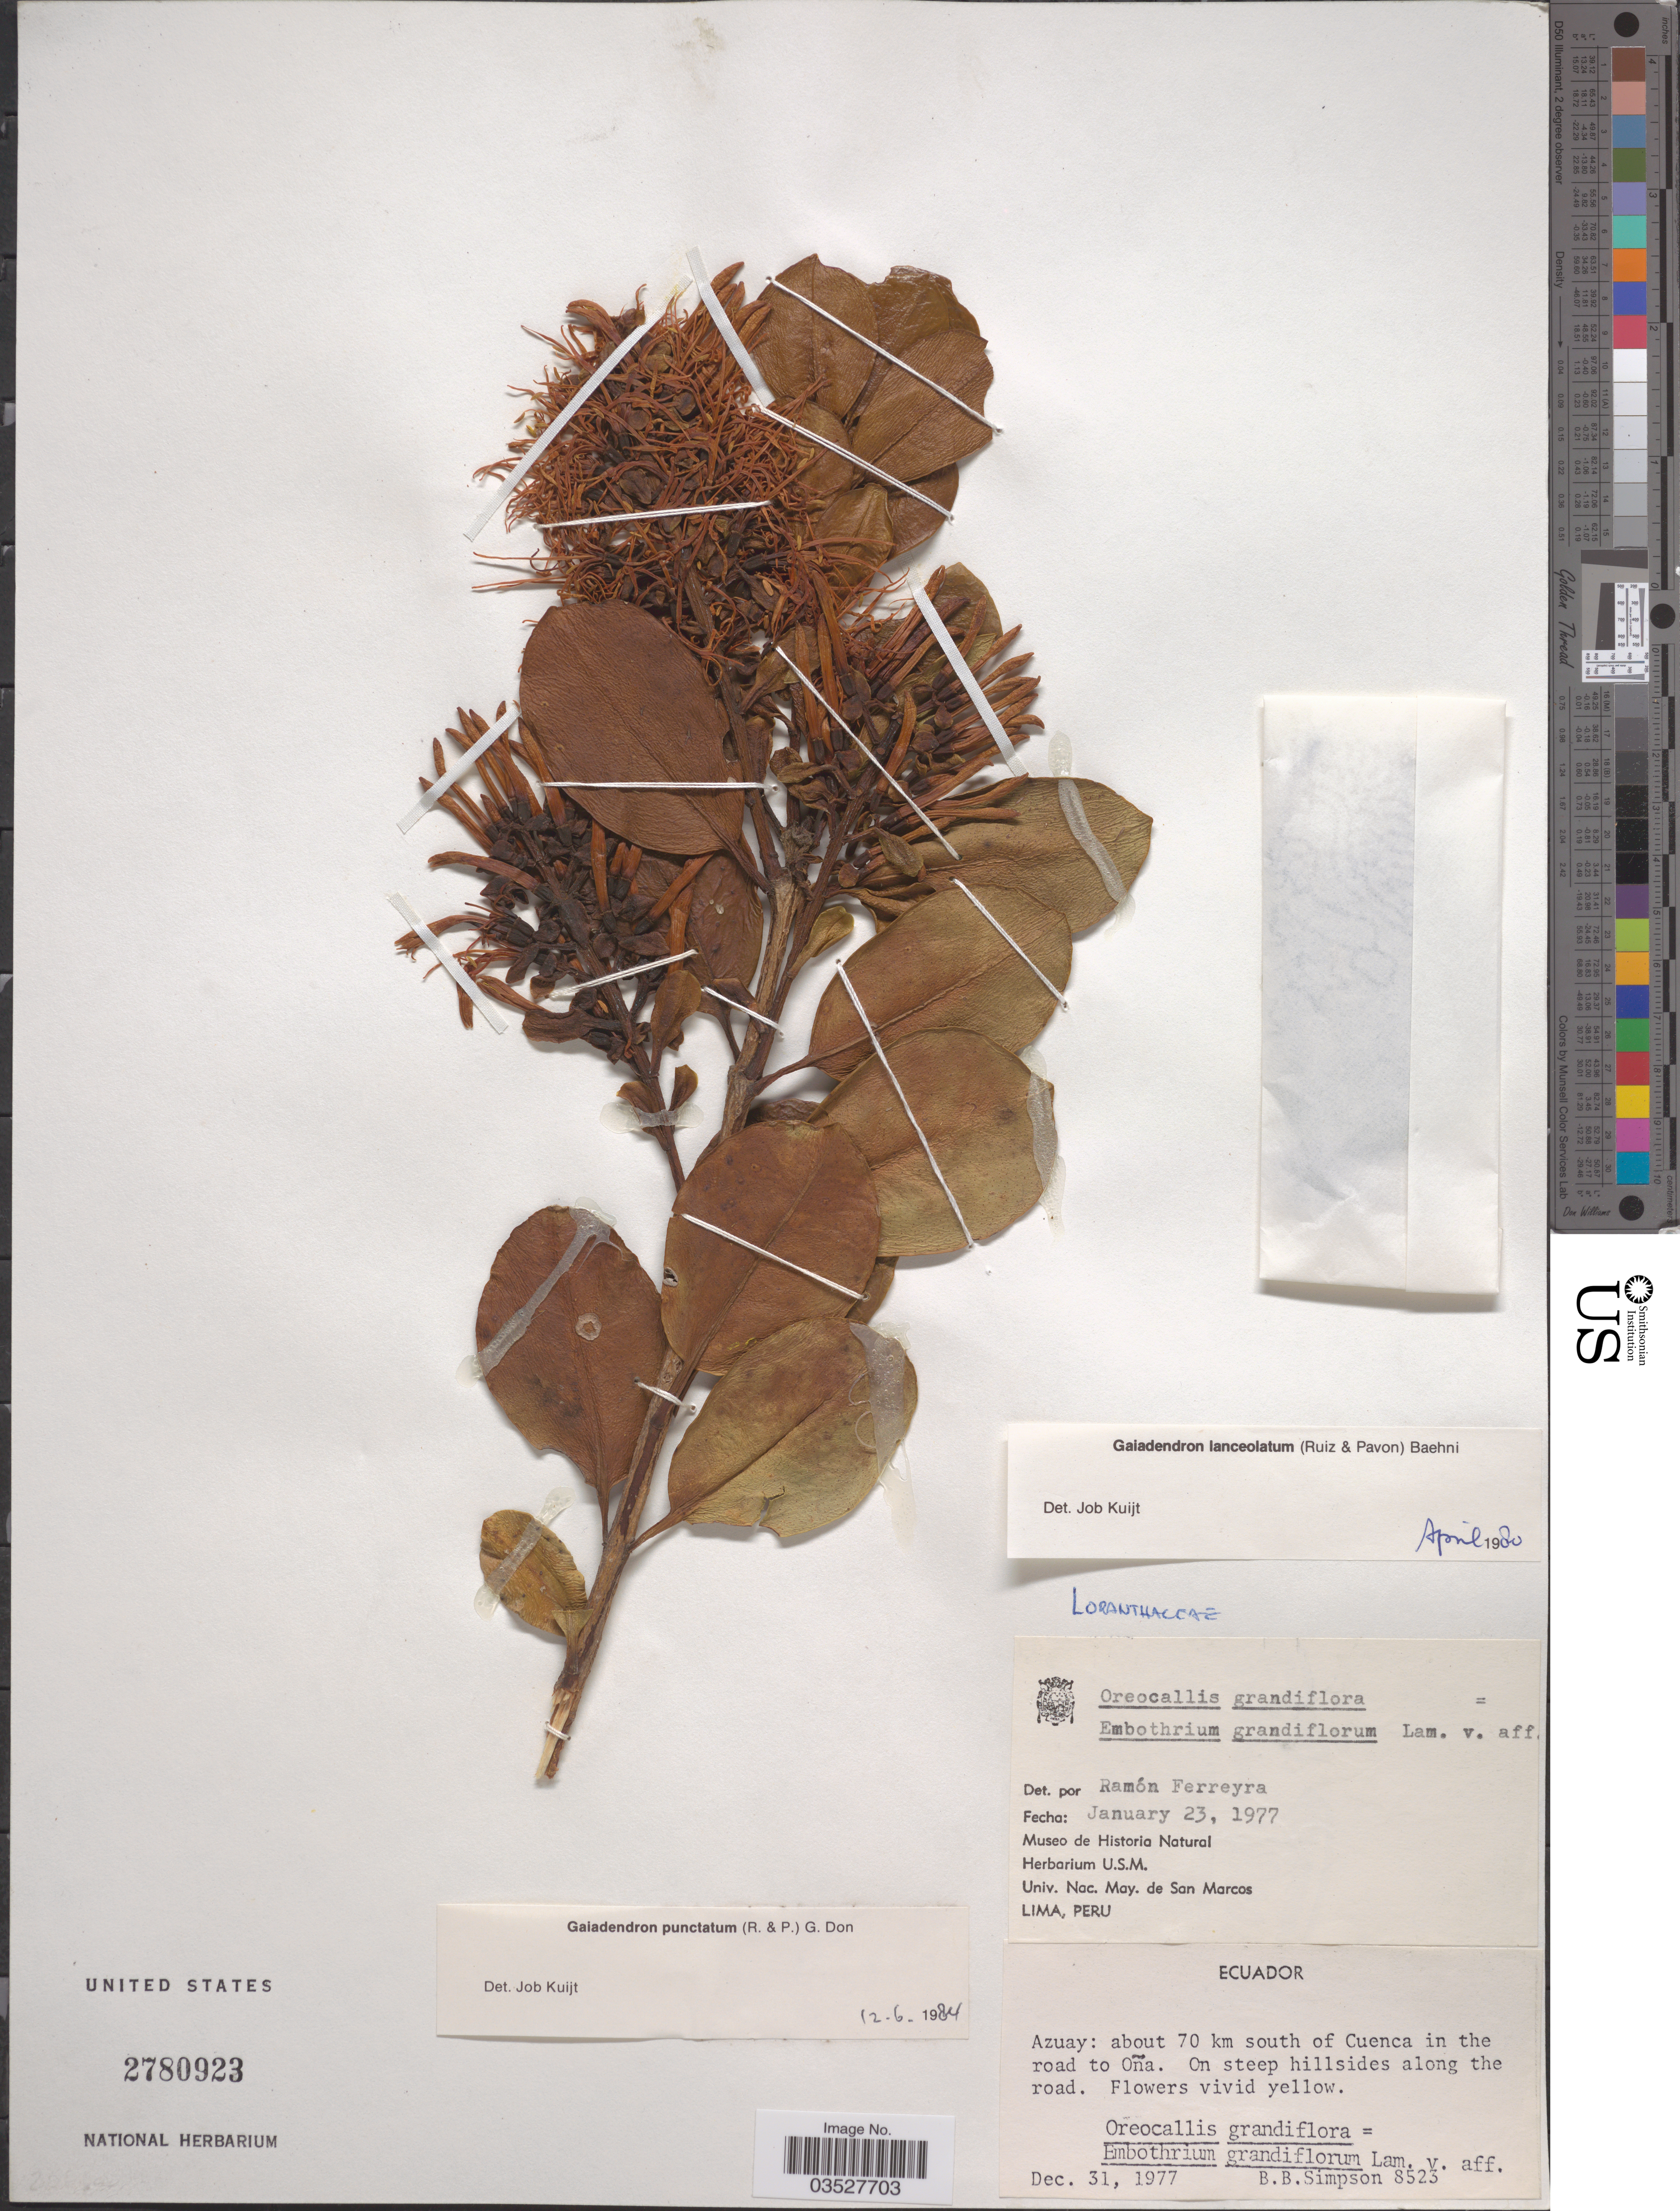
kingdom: Plantae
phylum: Tracheophyta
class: Magnoliopsida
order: Santalales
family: Loranthaceae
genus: Gaiadendron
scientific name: Gaiadendron punctatum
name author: (Ruiz & Pav.) G. Don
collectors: B. Simpson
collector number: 8523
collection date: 1977-12-31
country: Ecuador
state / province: Azuay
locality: About 70 km south of Cuenca in the road to Oña. On steep hillsides along the road.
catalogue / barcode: US 2780923